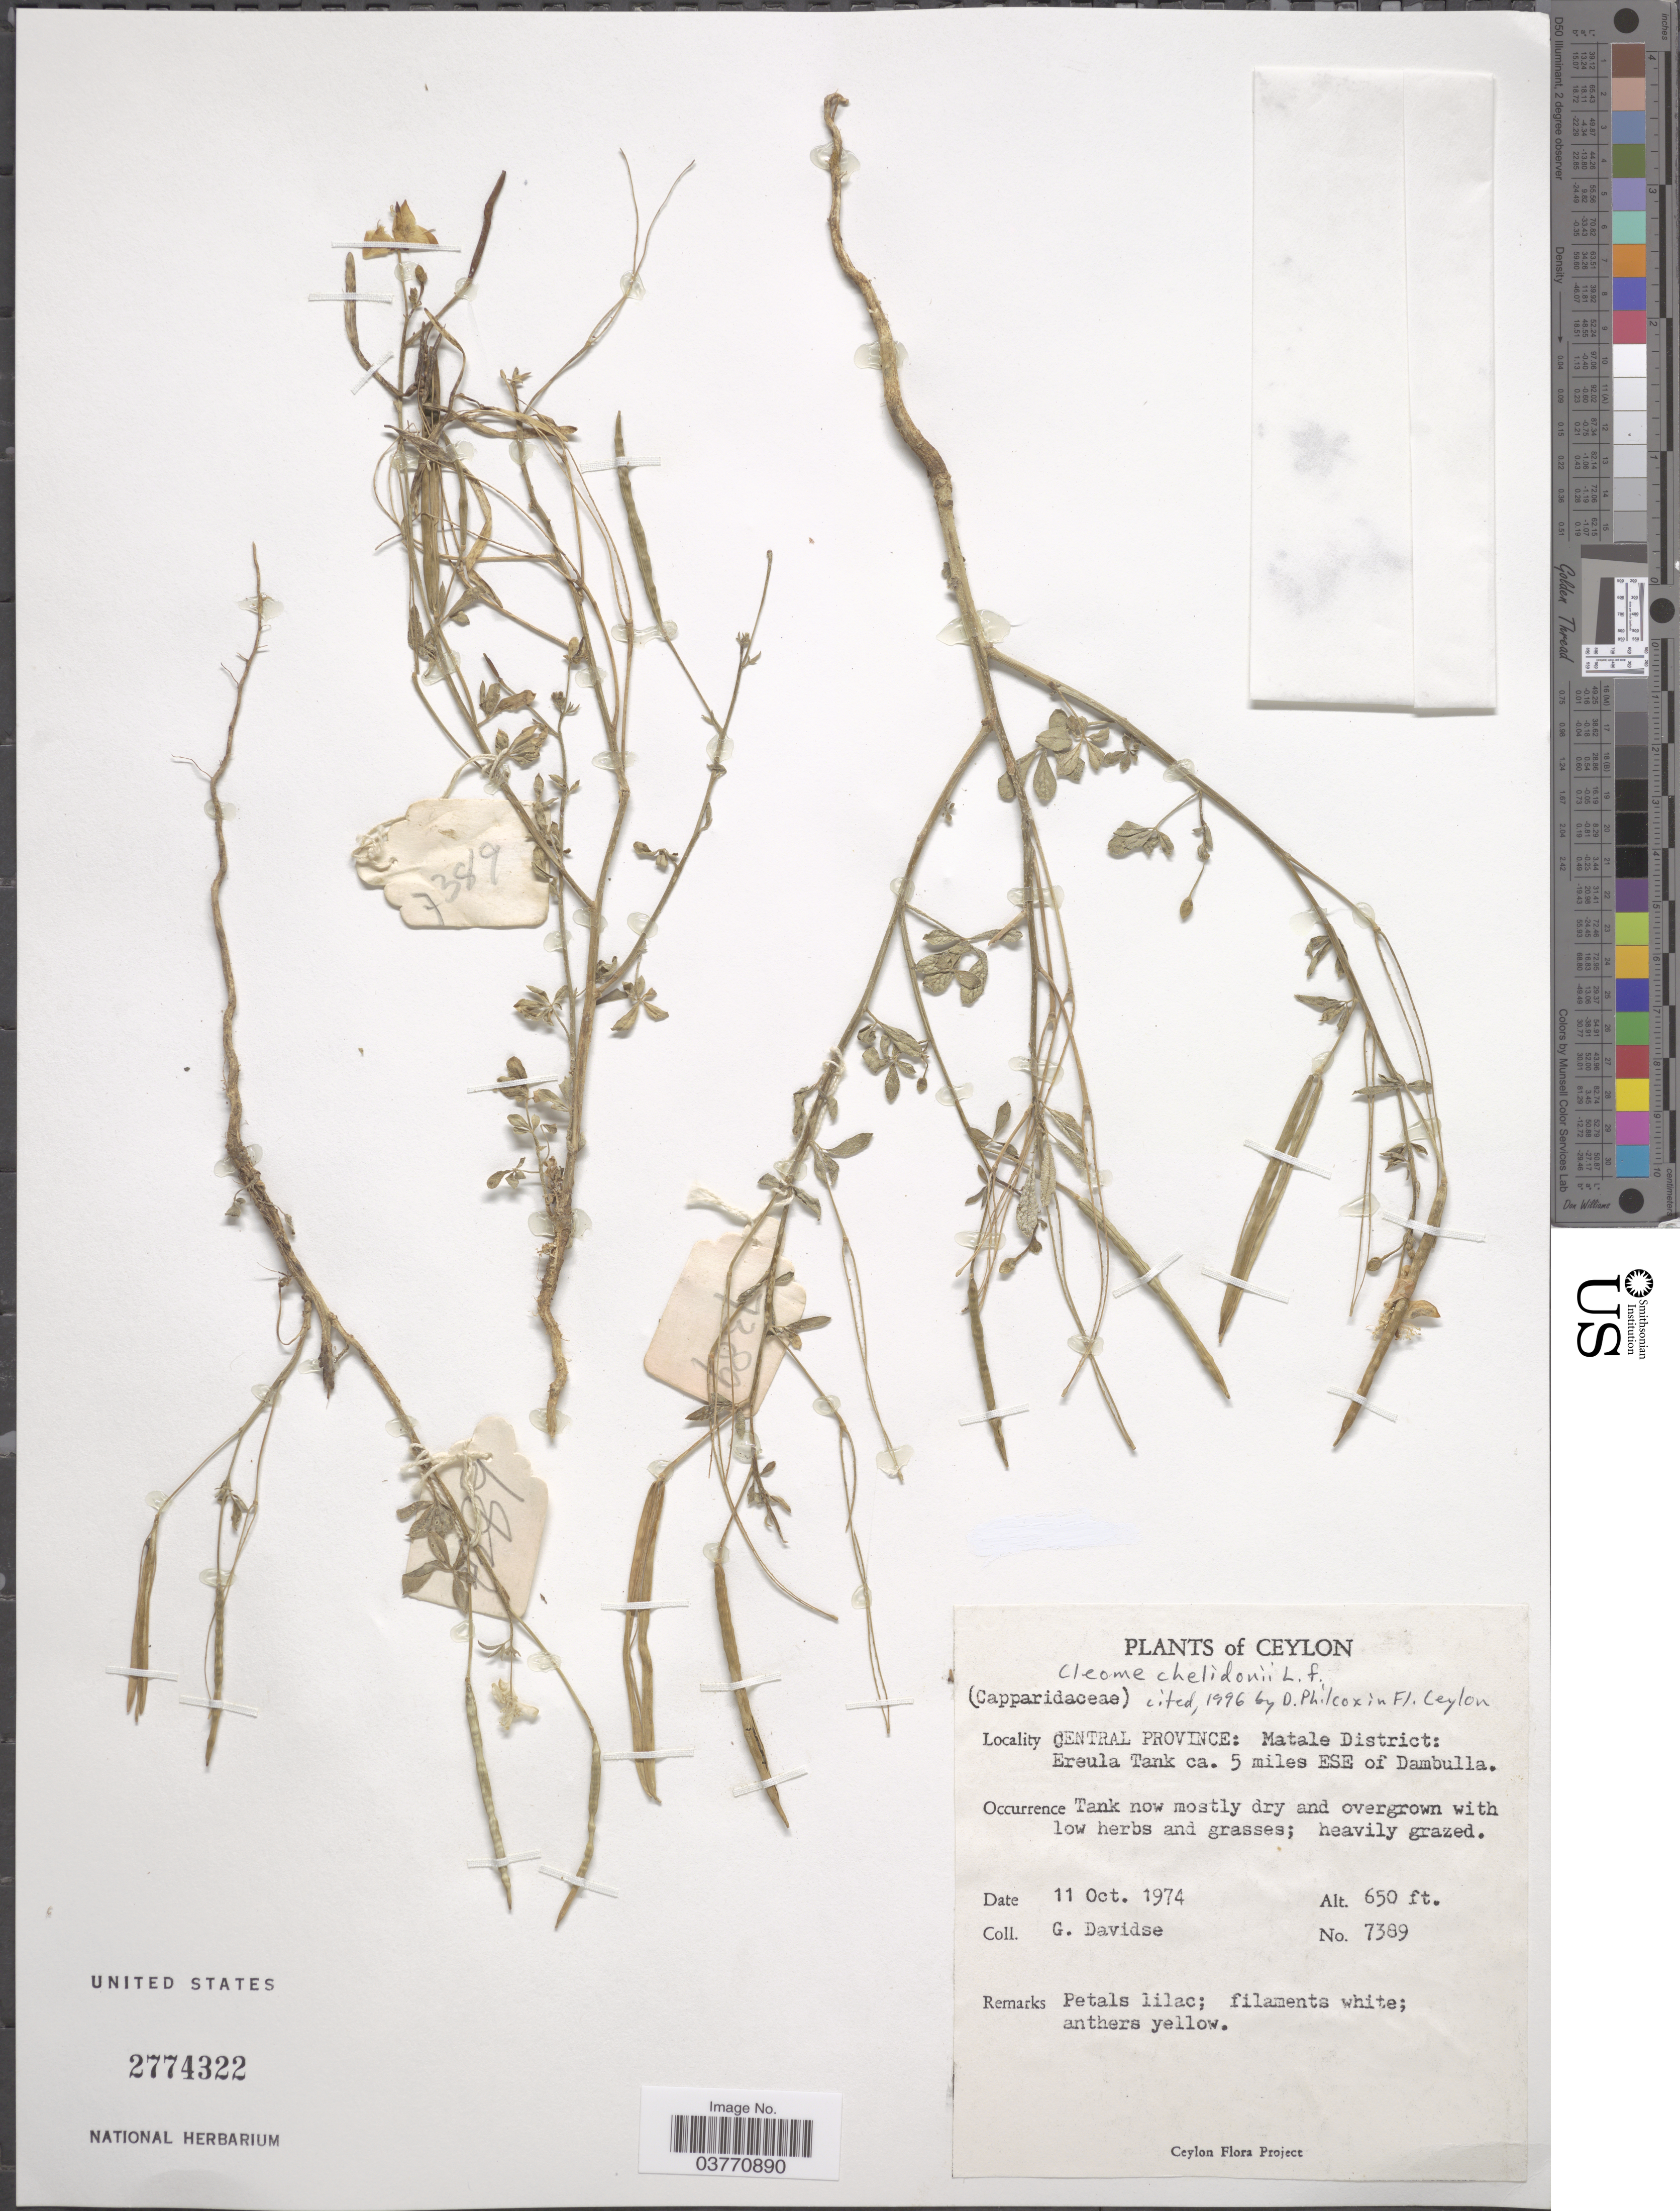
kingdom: Plantae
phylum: Tracheophyta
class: Magnoliopsida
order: Brassicales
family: Cleomaceae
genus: Corynandra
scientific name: Corynandra chelidonii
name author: (L. f.) Cochrane & Iltis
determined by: Strong, M. T., (US), Smithsonian Institution - National Museum of Natural History (UNITED STATES)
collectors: G. Davidse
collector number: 7389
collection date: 1974-10-11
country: Sri Lanka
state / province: Central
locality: Ceylon. Central Province: Matale District: Ereula Tank ca. 5 miles ESE of Dambulla.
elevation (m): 198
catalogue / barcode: US 2774322